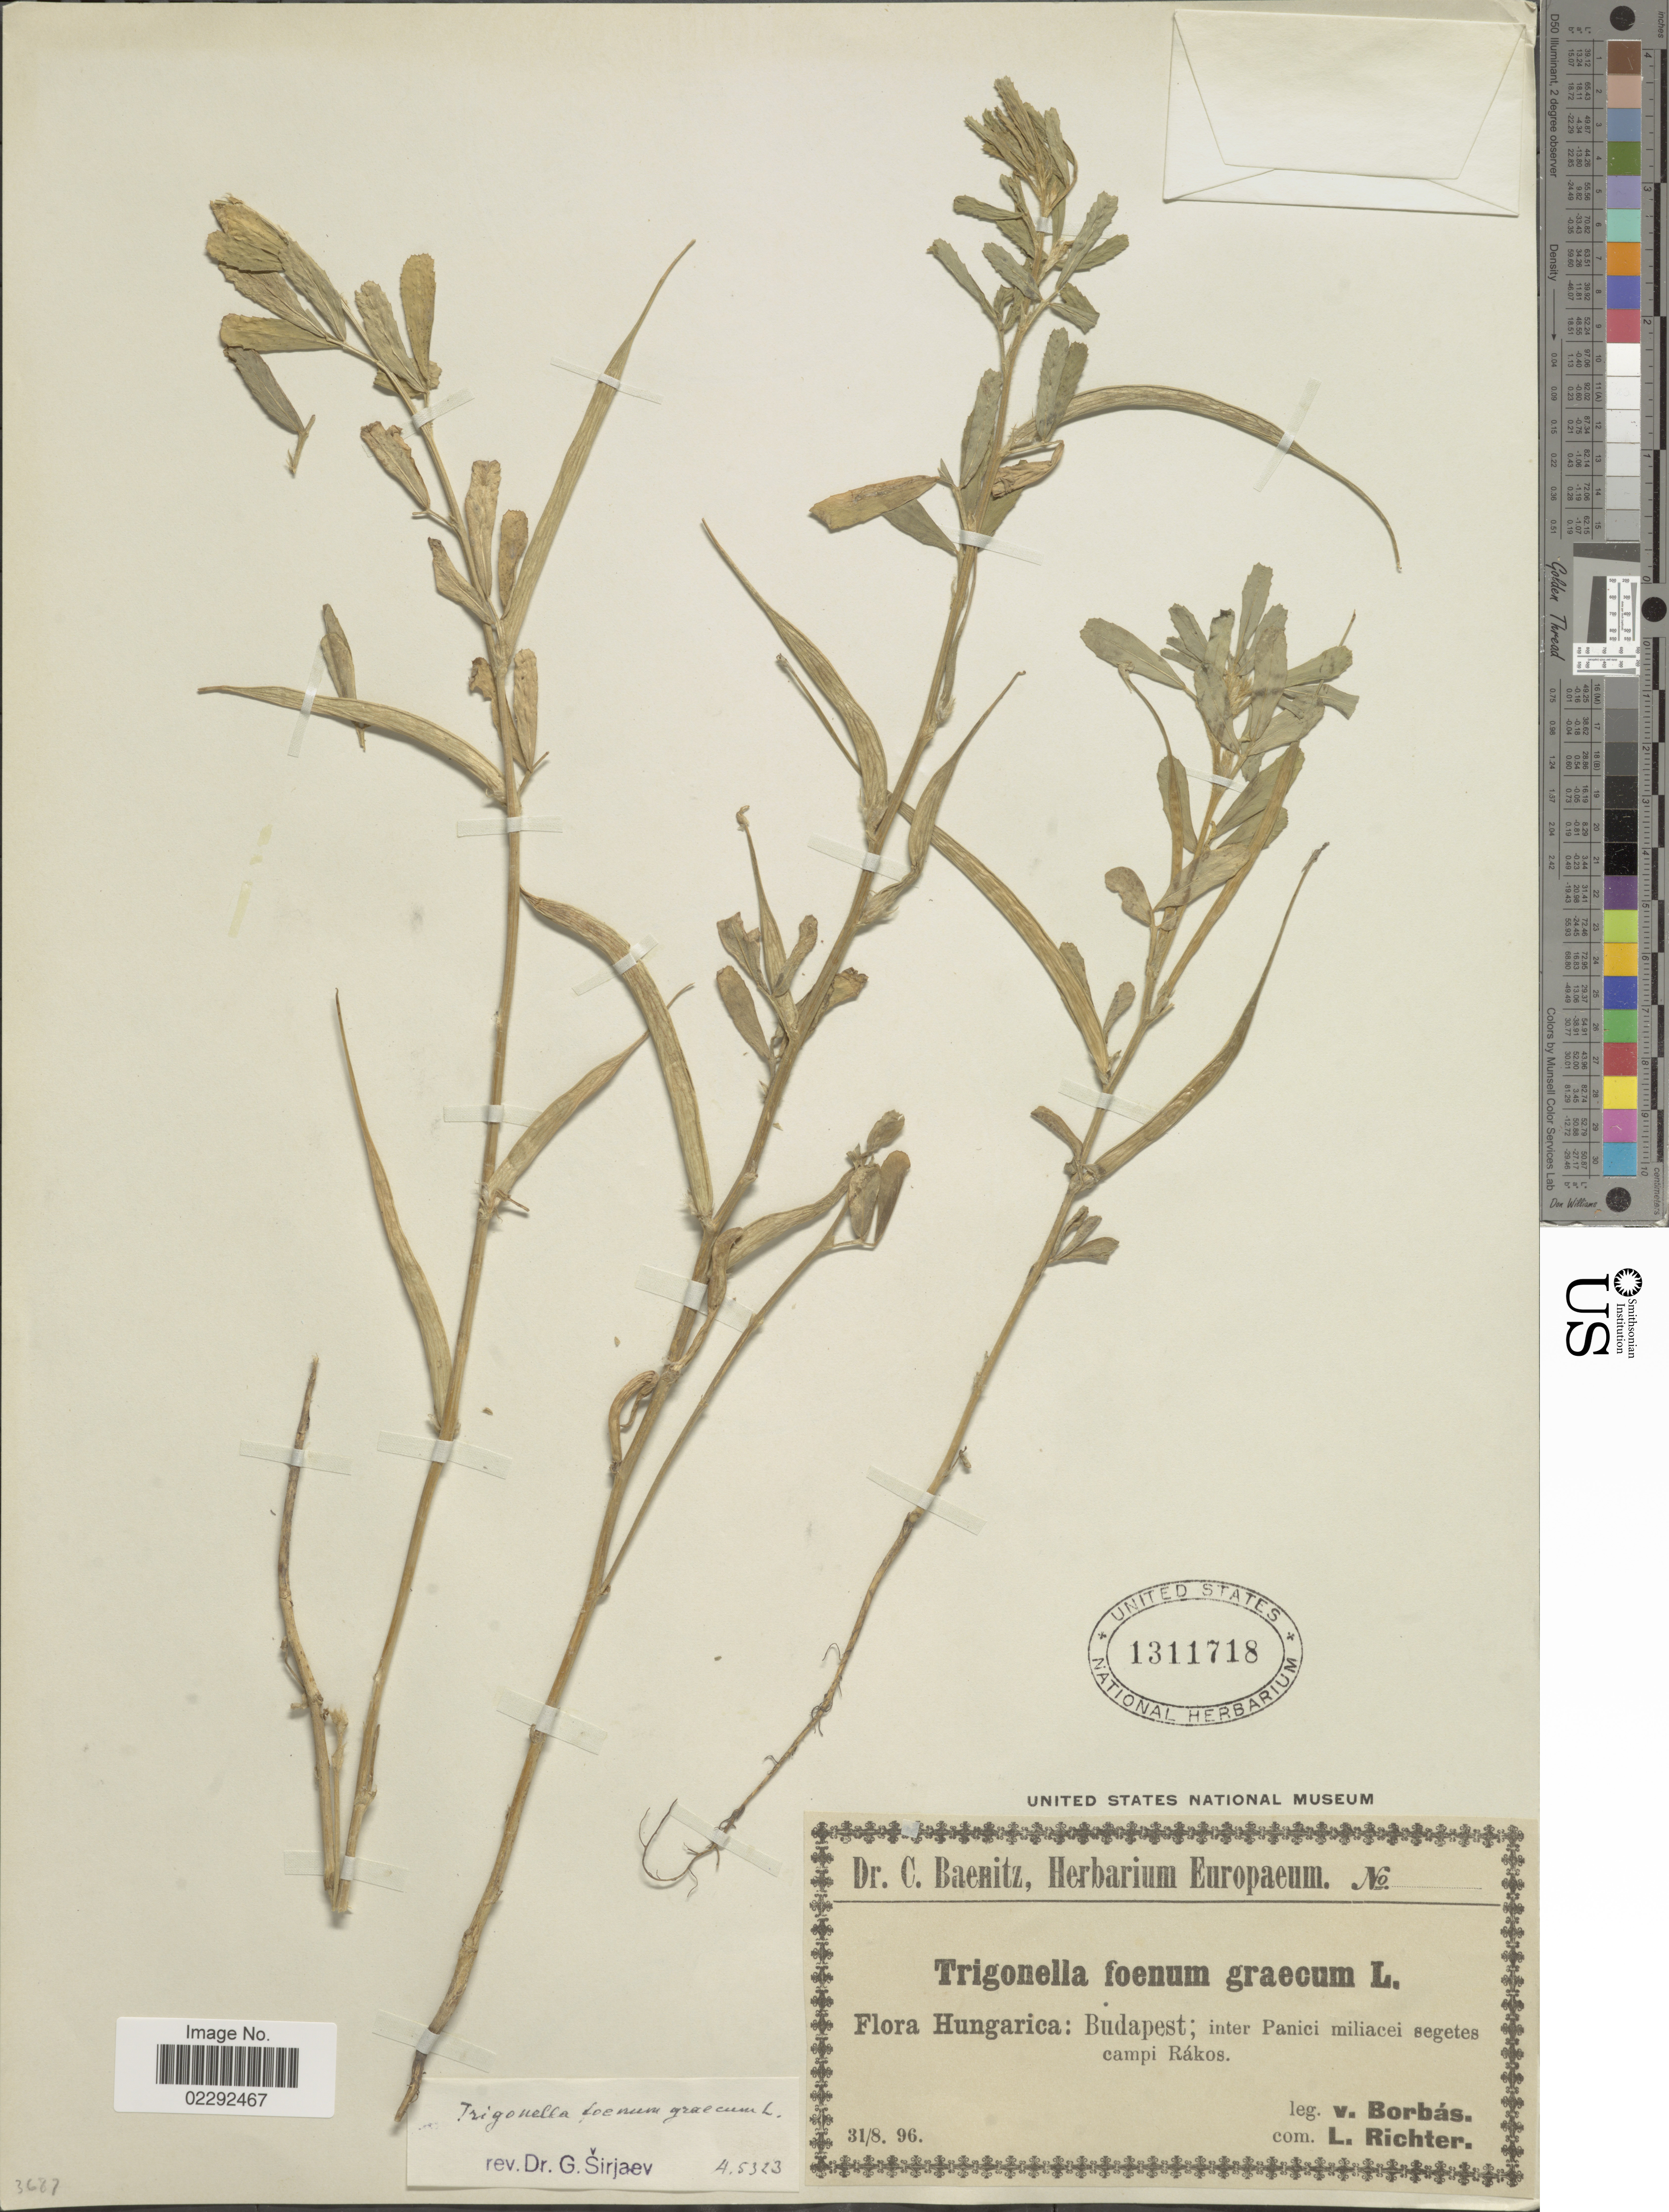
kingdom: Plantae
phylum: Tracheophyta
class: Magnoliopsida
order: Fabales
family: Fabaceae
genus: Trigonella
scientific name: Trigonella foenum-graecum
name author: L.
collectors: V. von Borbás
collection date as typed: Transcribed d/m/y: 31/8/96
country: Hungary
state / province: Budapest, Capital District of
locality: Inter Panici miliacei segetes campi Rákos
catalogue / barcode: US 1311718